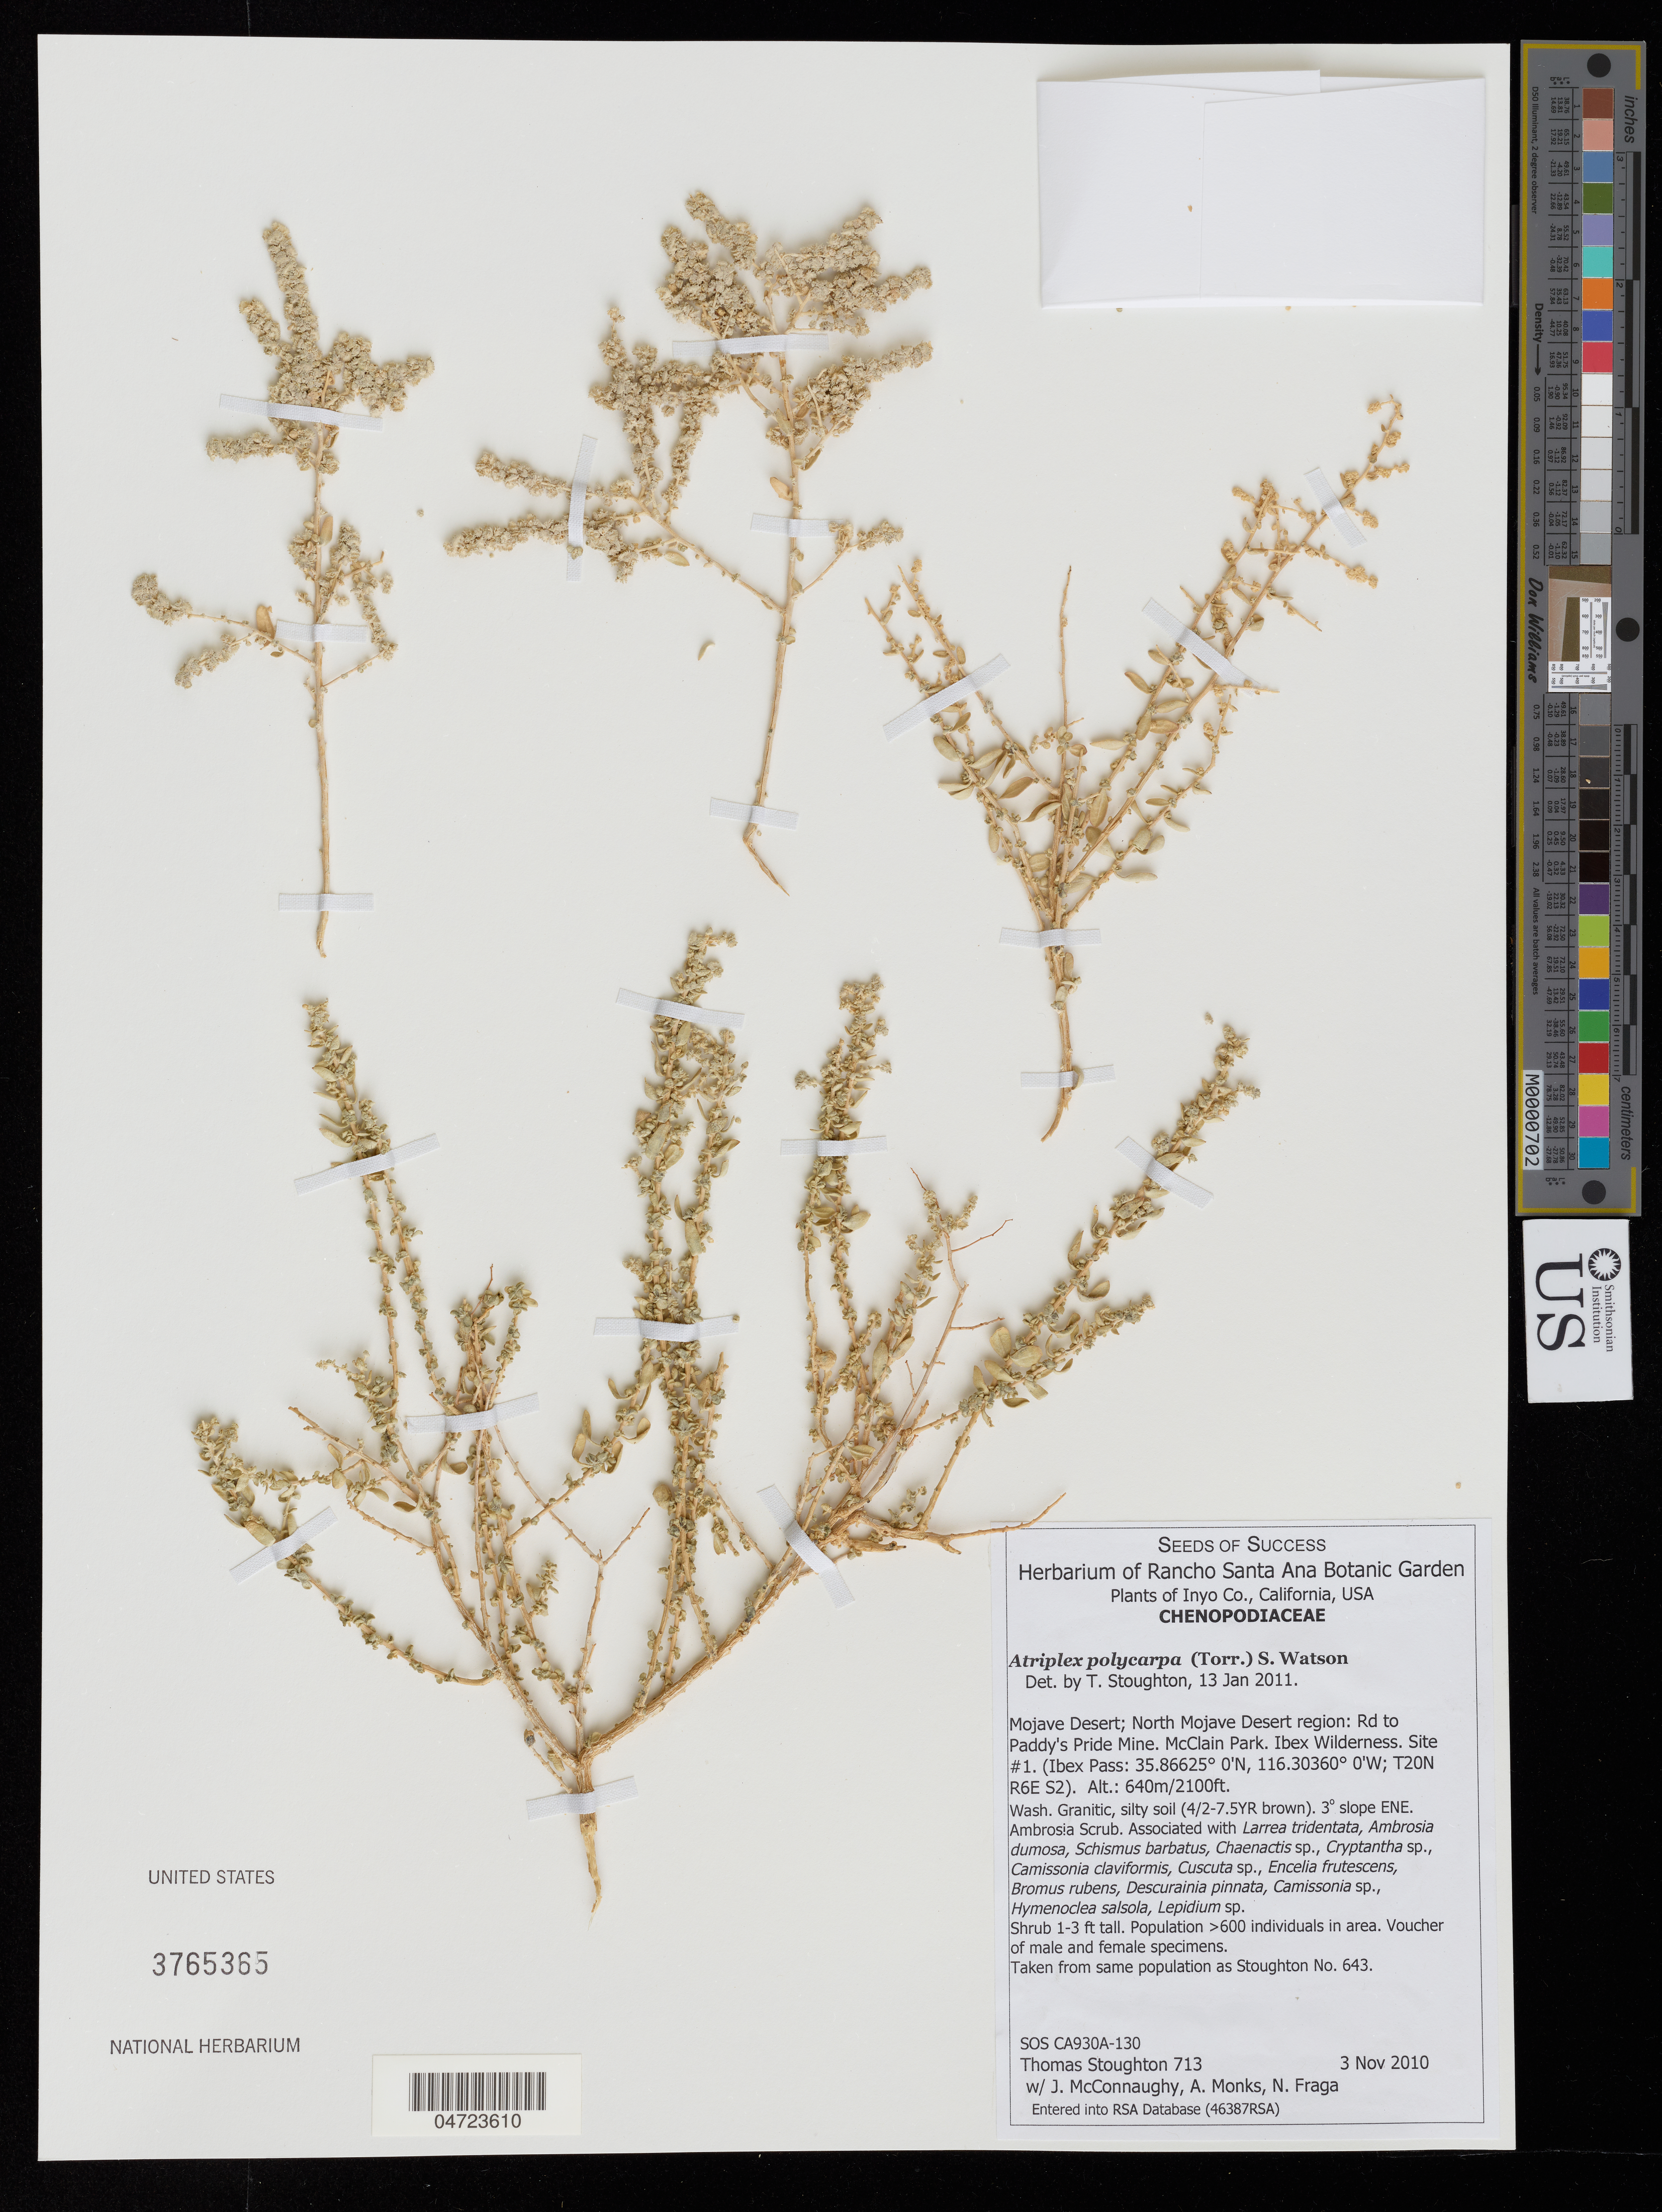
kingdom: Plantae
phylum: Tracheophyta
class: Magnoliopsida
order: Caryophyllales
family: Amaranthaceae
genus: Atriplex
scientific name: Atriplex polycarpa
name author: (Torr.) S. Watson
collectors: T. Stoughton, J. McConnaughy, A. Monks & N. Fraga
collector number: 713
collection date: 2010-11-03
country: United States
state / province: California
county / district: Inyo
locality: Inyo Co. Mojave Desert; North Mojave Desert region: Rd to Paddy's Pride Mine. McClain Park. Ibex Wilderness. Site #1. (Ibex Pass: T20N R6E S2).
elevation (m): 640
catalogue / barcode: US 3765365